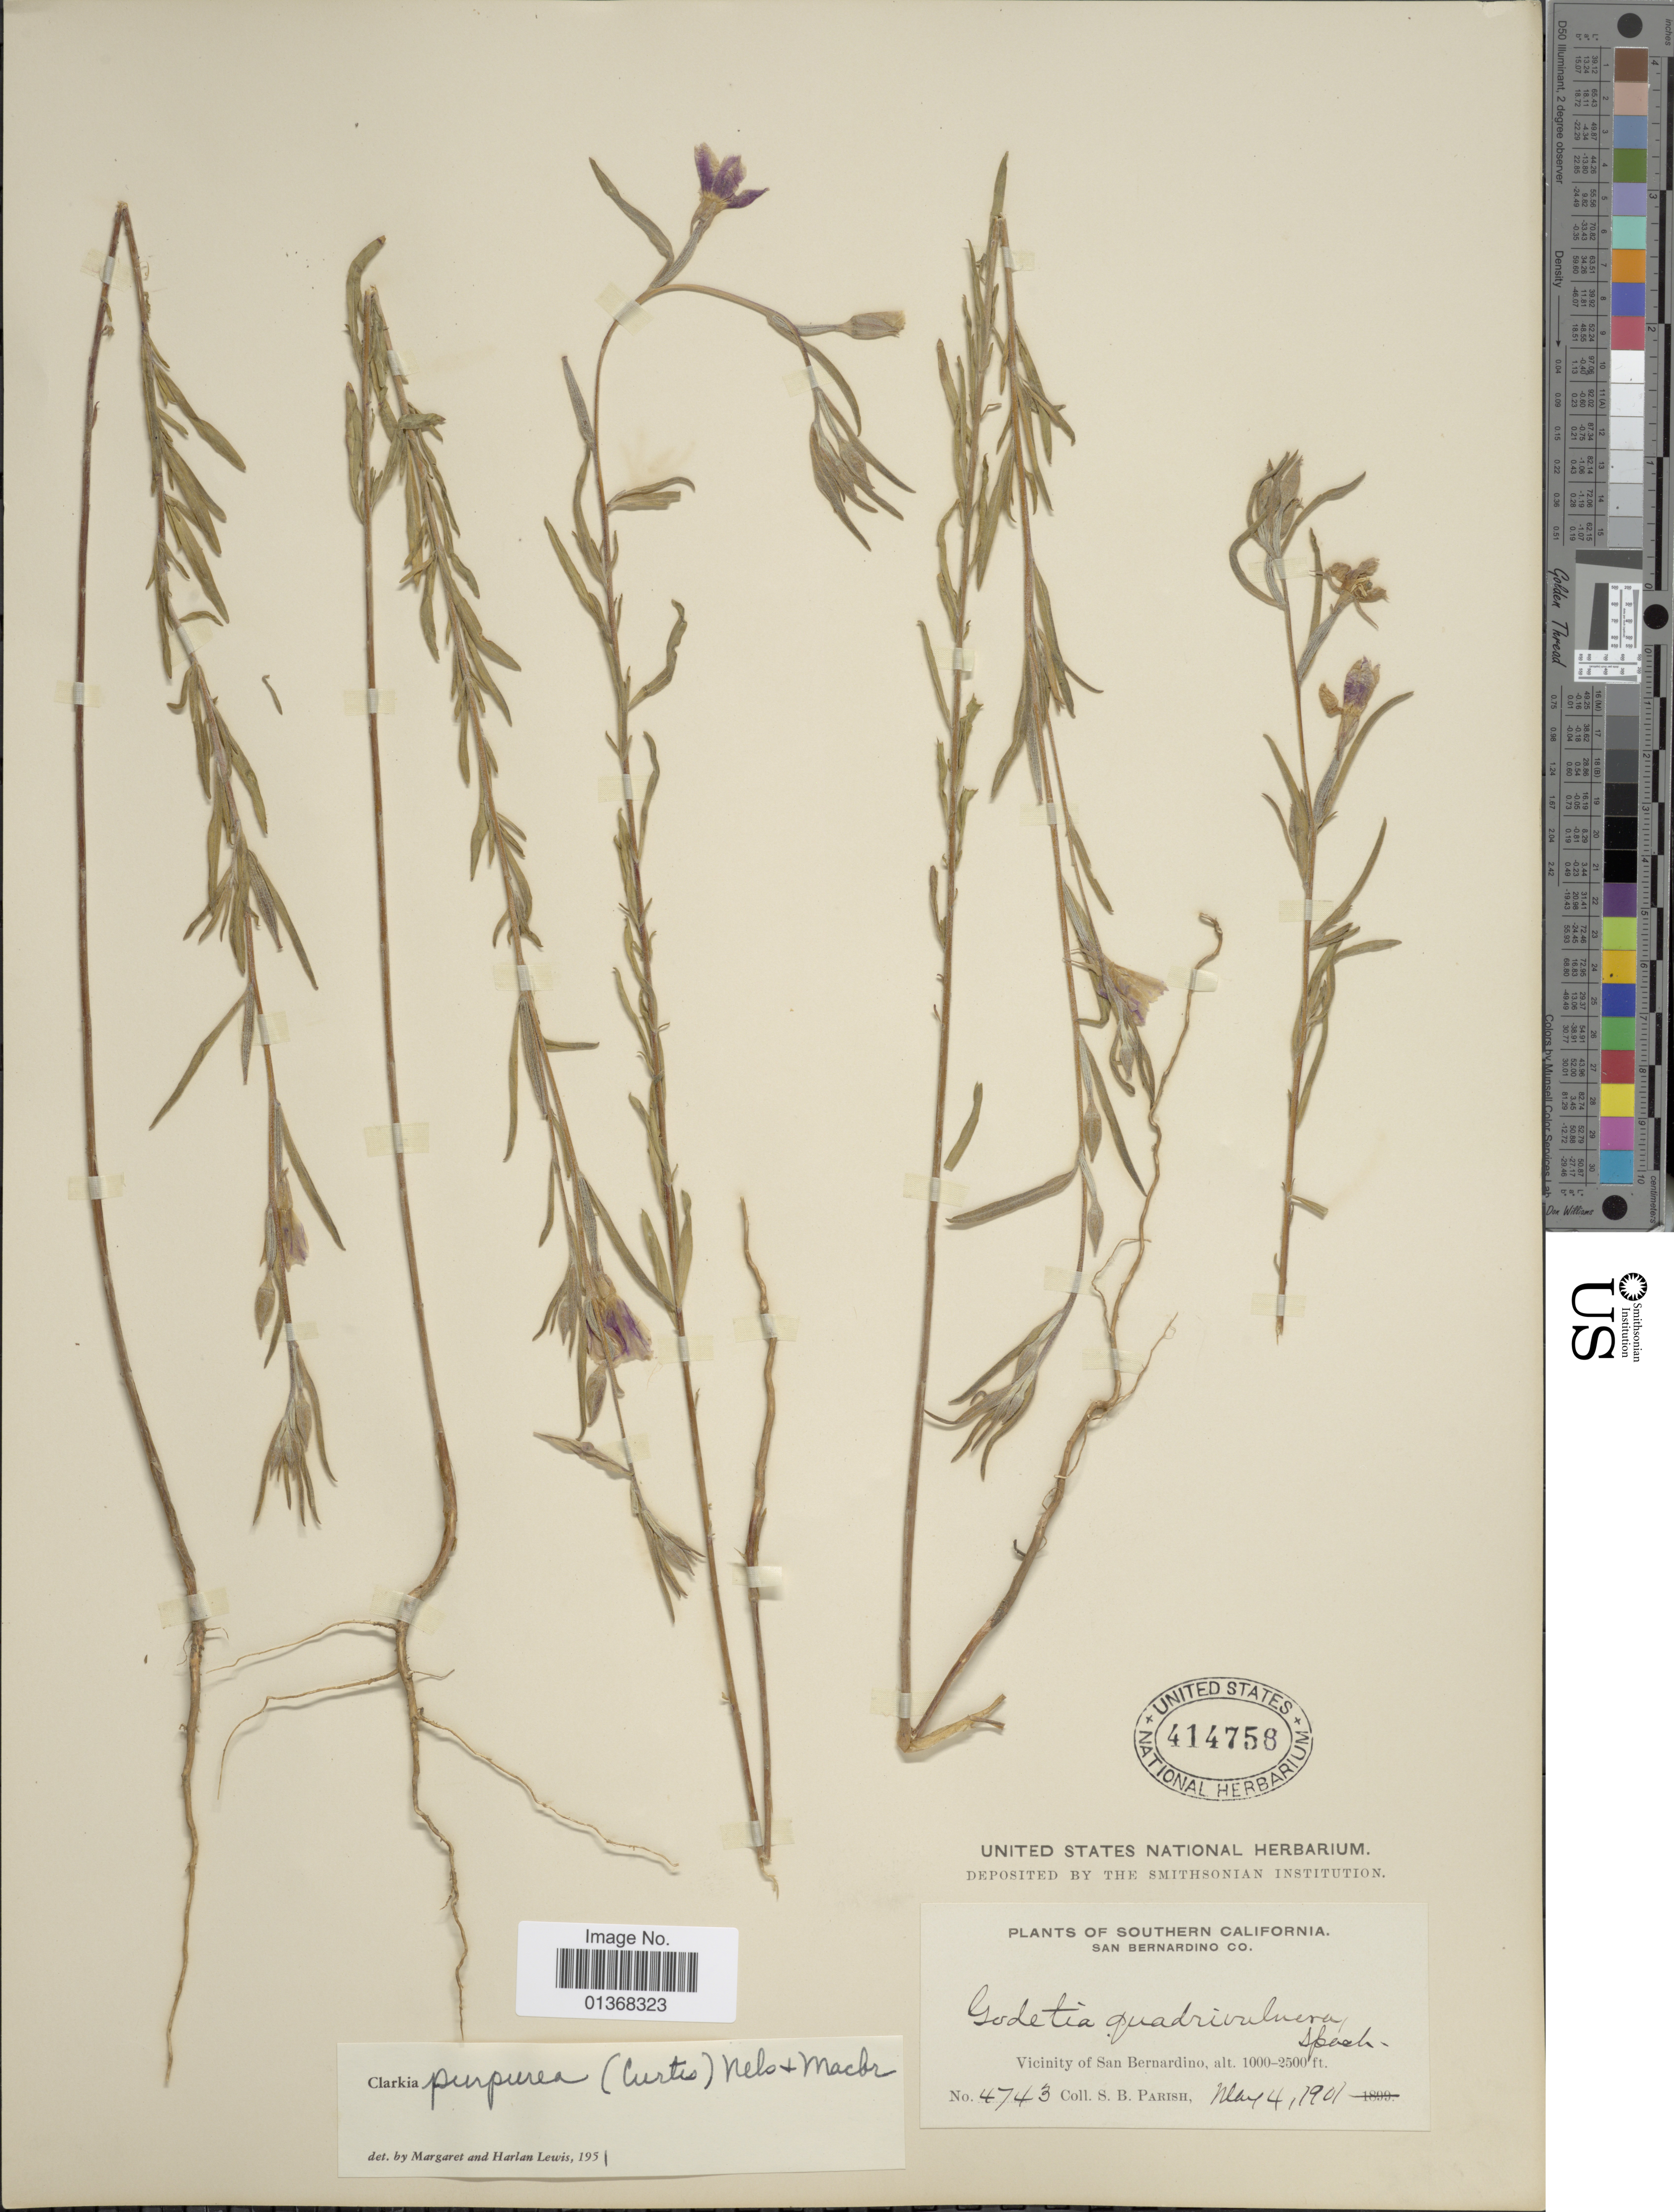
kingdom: Plantae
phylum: Tracheophyta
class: Magnoliopsida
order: Myrtales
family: Onagraceae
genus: Clarkia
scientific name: Clarkia purpurea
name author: (Curtis) A. Nelson & J.F. Macbr.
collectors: S. B. Parish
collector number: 4743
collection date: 1901-05-04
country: United States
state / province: California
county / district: San Bernardino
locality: Southern California, San Bernardino Co., Vicinity of San Bernardino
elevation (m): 305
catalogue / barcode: US 414758